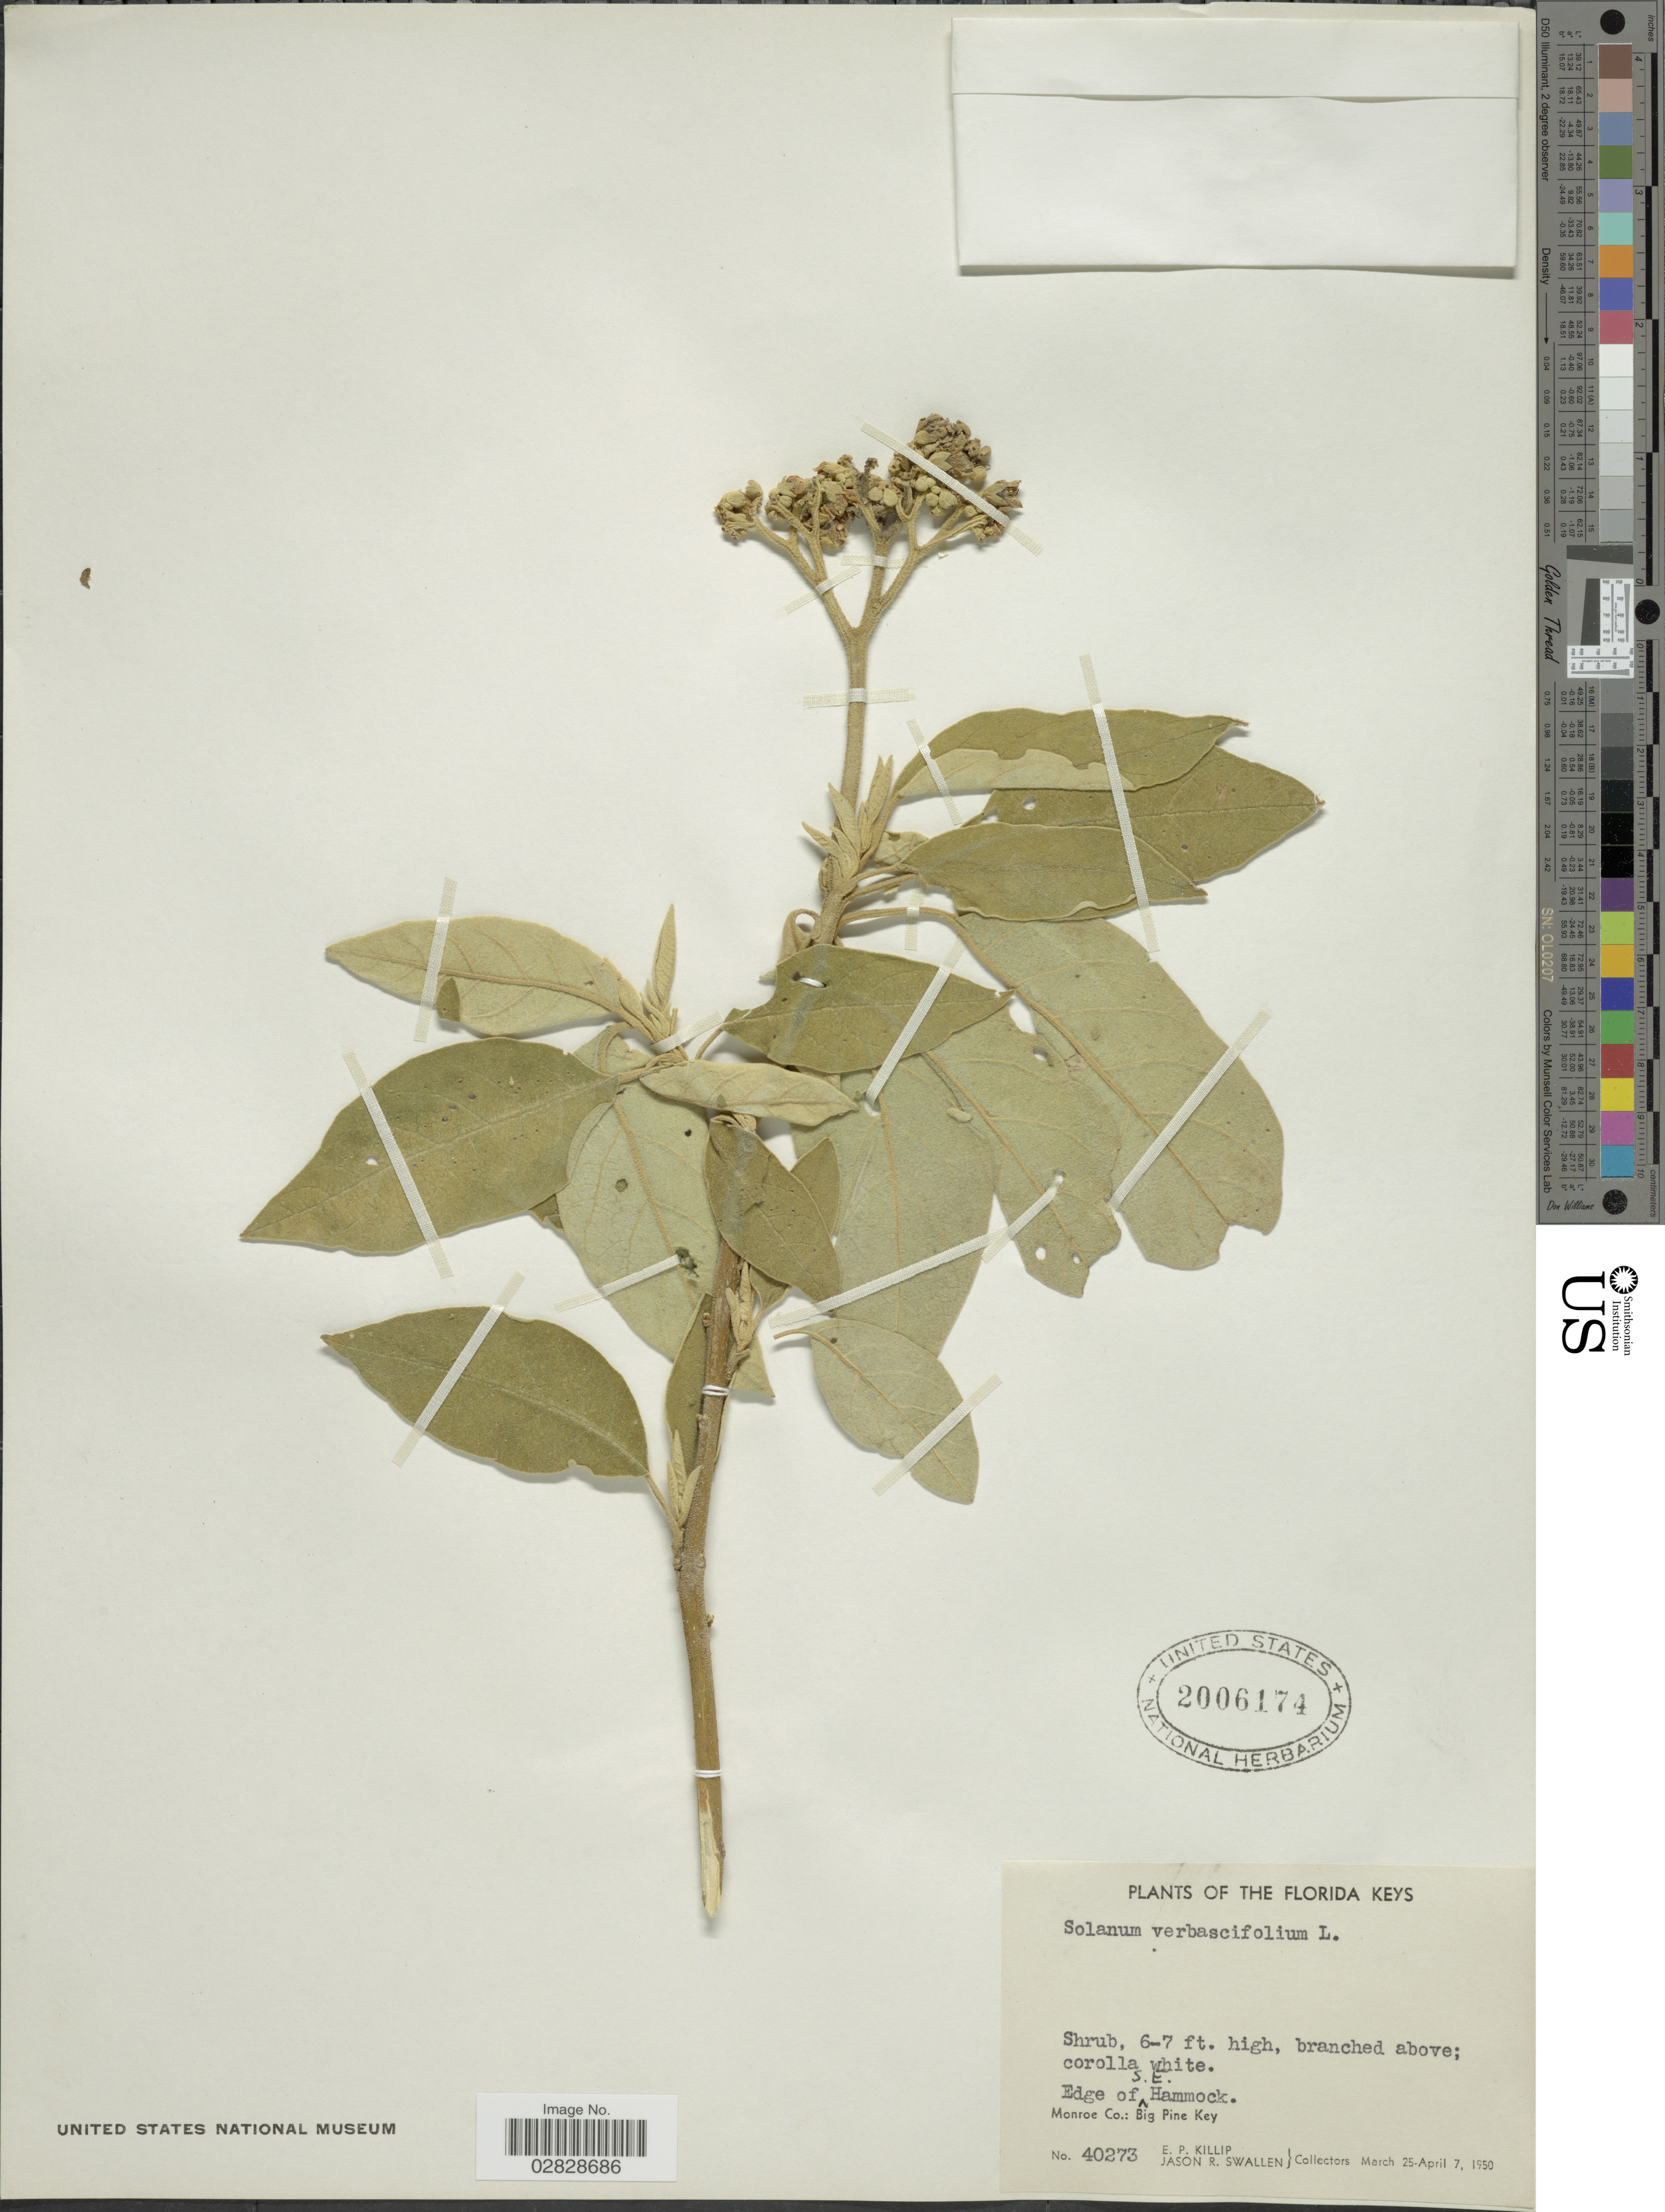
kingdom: Plantae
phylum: Tracheophyta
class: Magnoliopsida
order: Solanales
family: Solanaceae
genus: Solanum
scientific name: Solanum erianthum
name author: D. Don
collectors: E. P. Killip & J. R. Swallen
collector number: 40237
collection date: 1950-03-25/1950-04-07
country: United States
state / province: Florida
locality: The Florida Keys. Edge of S. E. Hammock. Monroe Co.: Big Pine Key.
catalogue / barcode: US 2006174